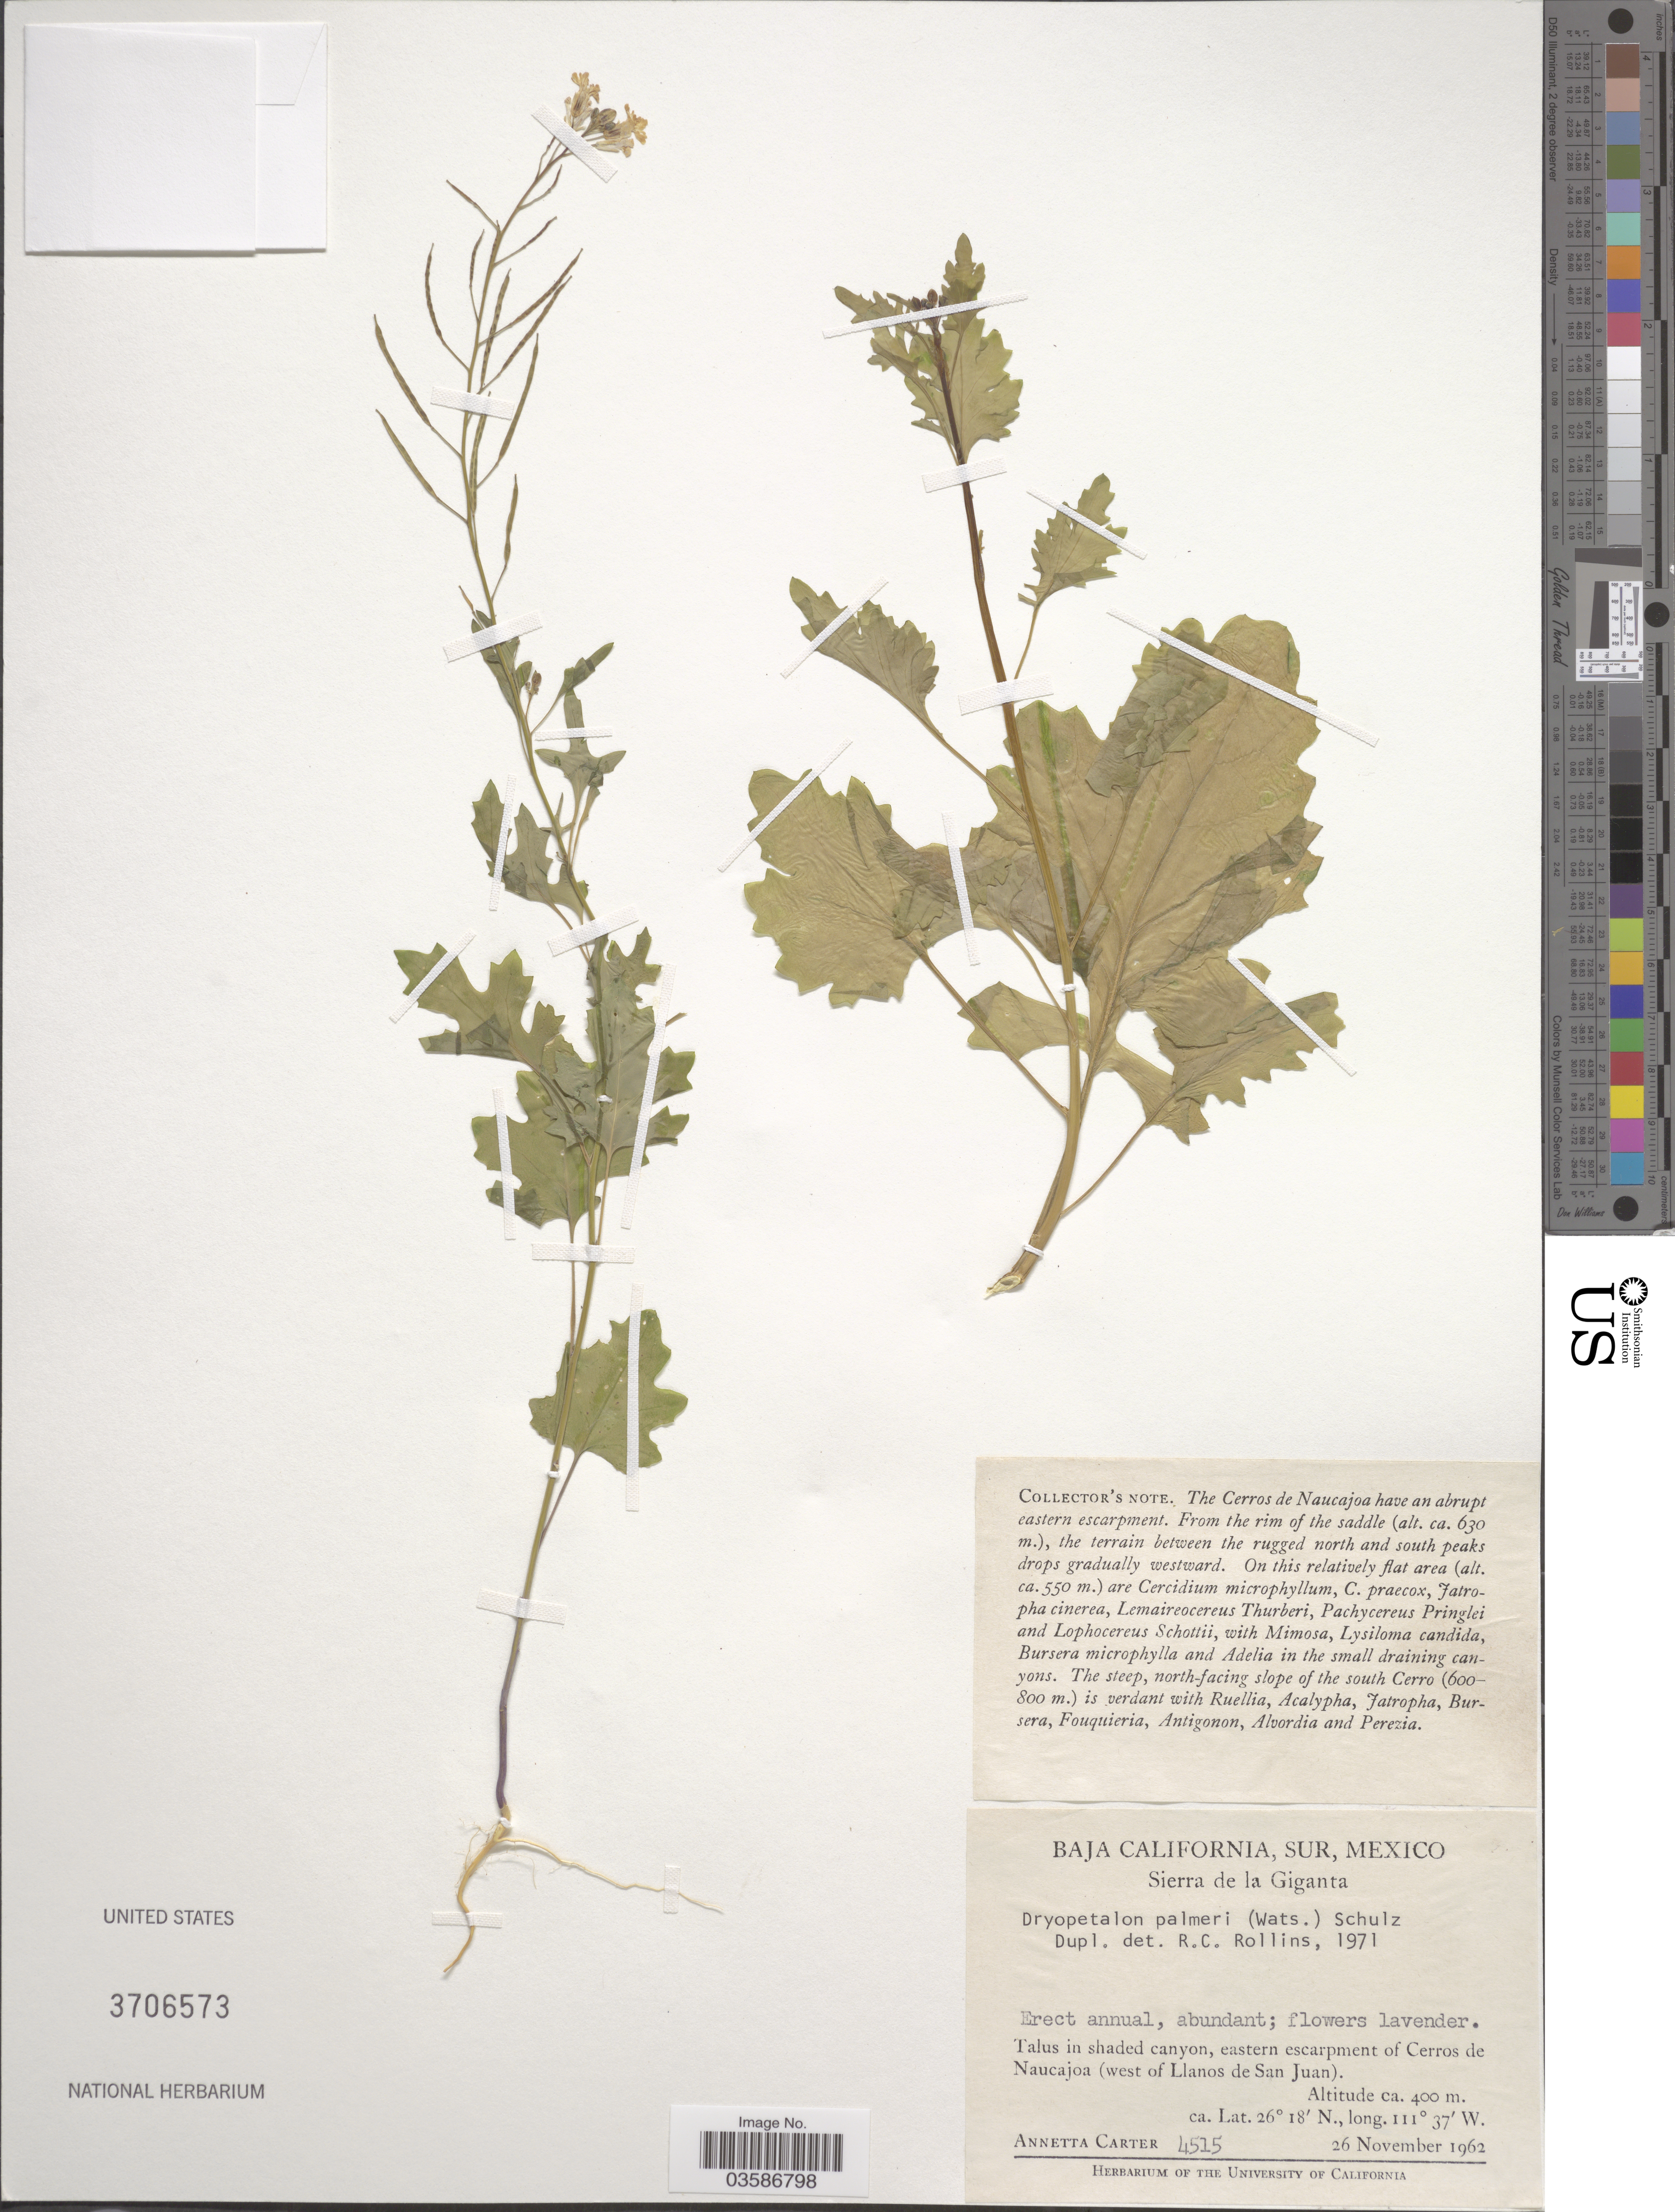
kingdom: Plantae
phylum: Tracheophyta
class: Magnoliopsida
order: Brassicales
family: Brassicaceae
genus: Dryopetalon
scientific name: Dryopetalon palmeri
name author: (S. Watson) O.E. Schulz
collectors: A. Carter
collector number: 4515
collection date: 1962-11-26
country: Mexico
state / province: Baja California Sur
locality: Sierra de la Giganta. Talus in shaded canyon, eastern escarpment of Cerros de Naucajoa (west of Llanos de San Juan).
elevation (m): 400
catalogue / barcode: US 3706573